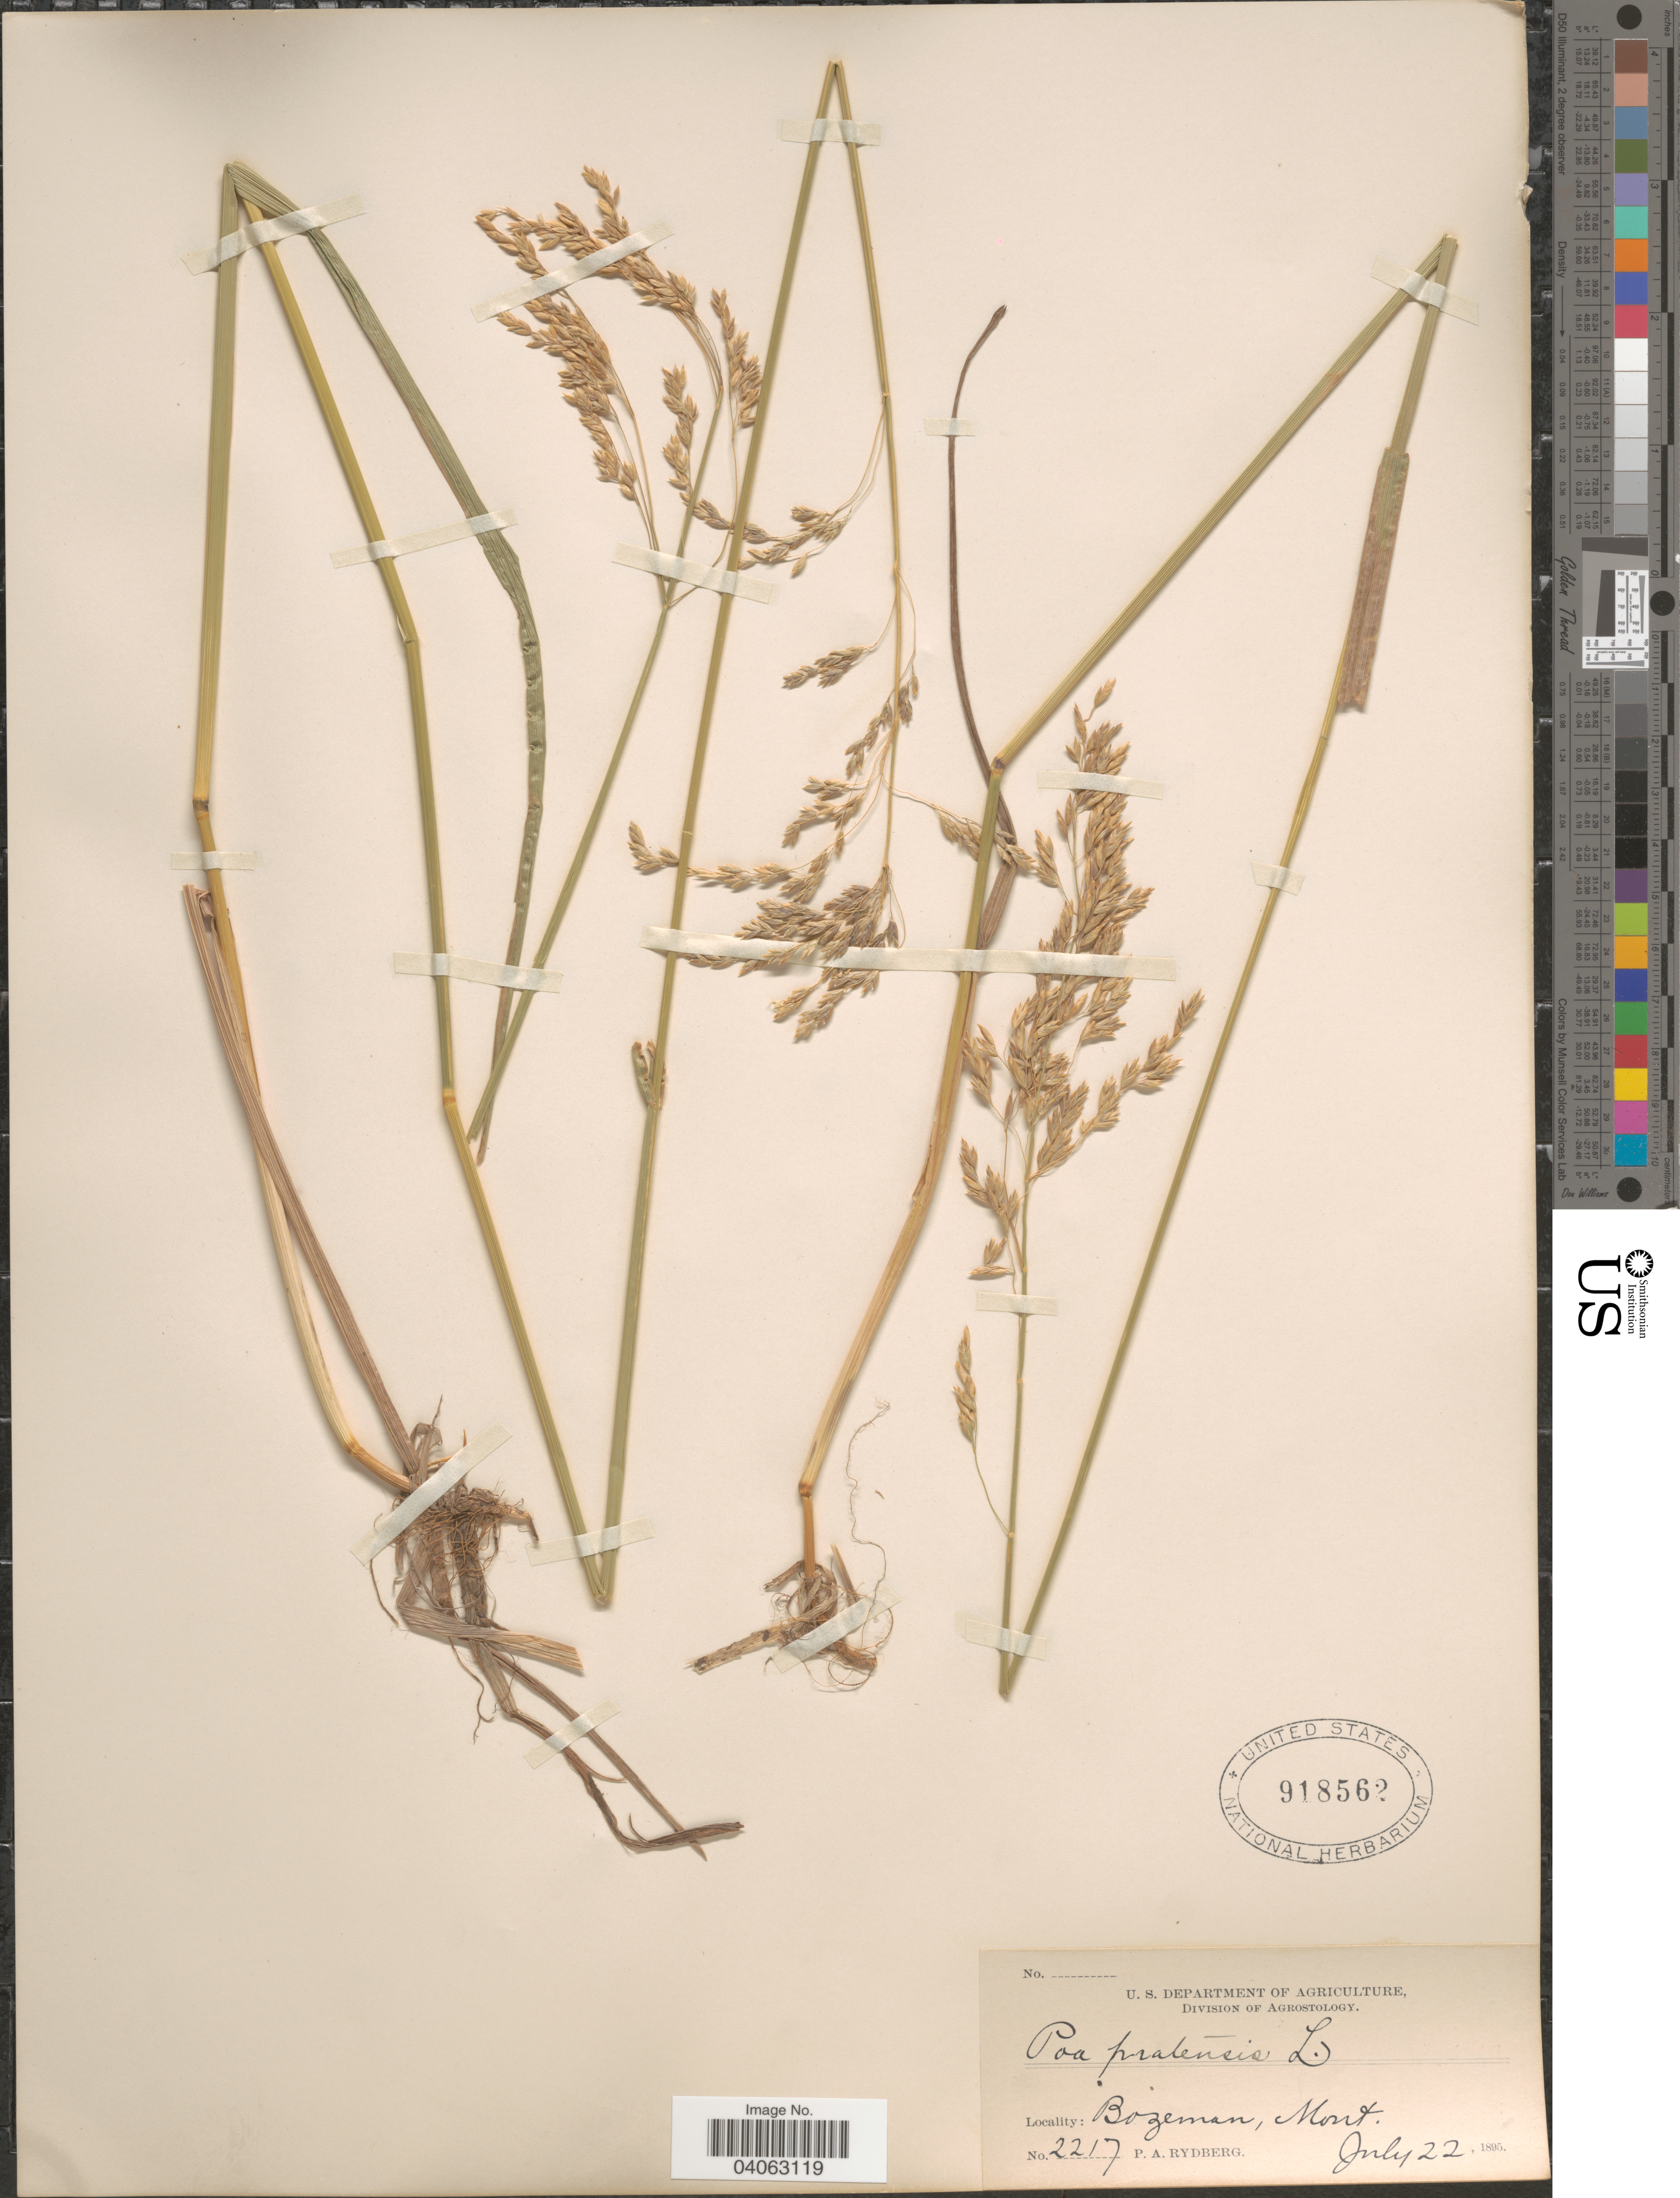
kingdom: Plantae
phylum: Tracheophyta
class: Liliopsida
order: Poales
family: Poaceae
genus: Poa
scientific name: Poa pratensis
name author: L.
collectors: P. A. Rydberg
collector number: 2217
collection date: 1895-07-22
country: United States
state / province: Montana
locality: Bozeman.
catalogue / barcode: US 918562